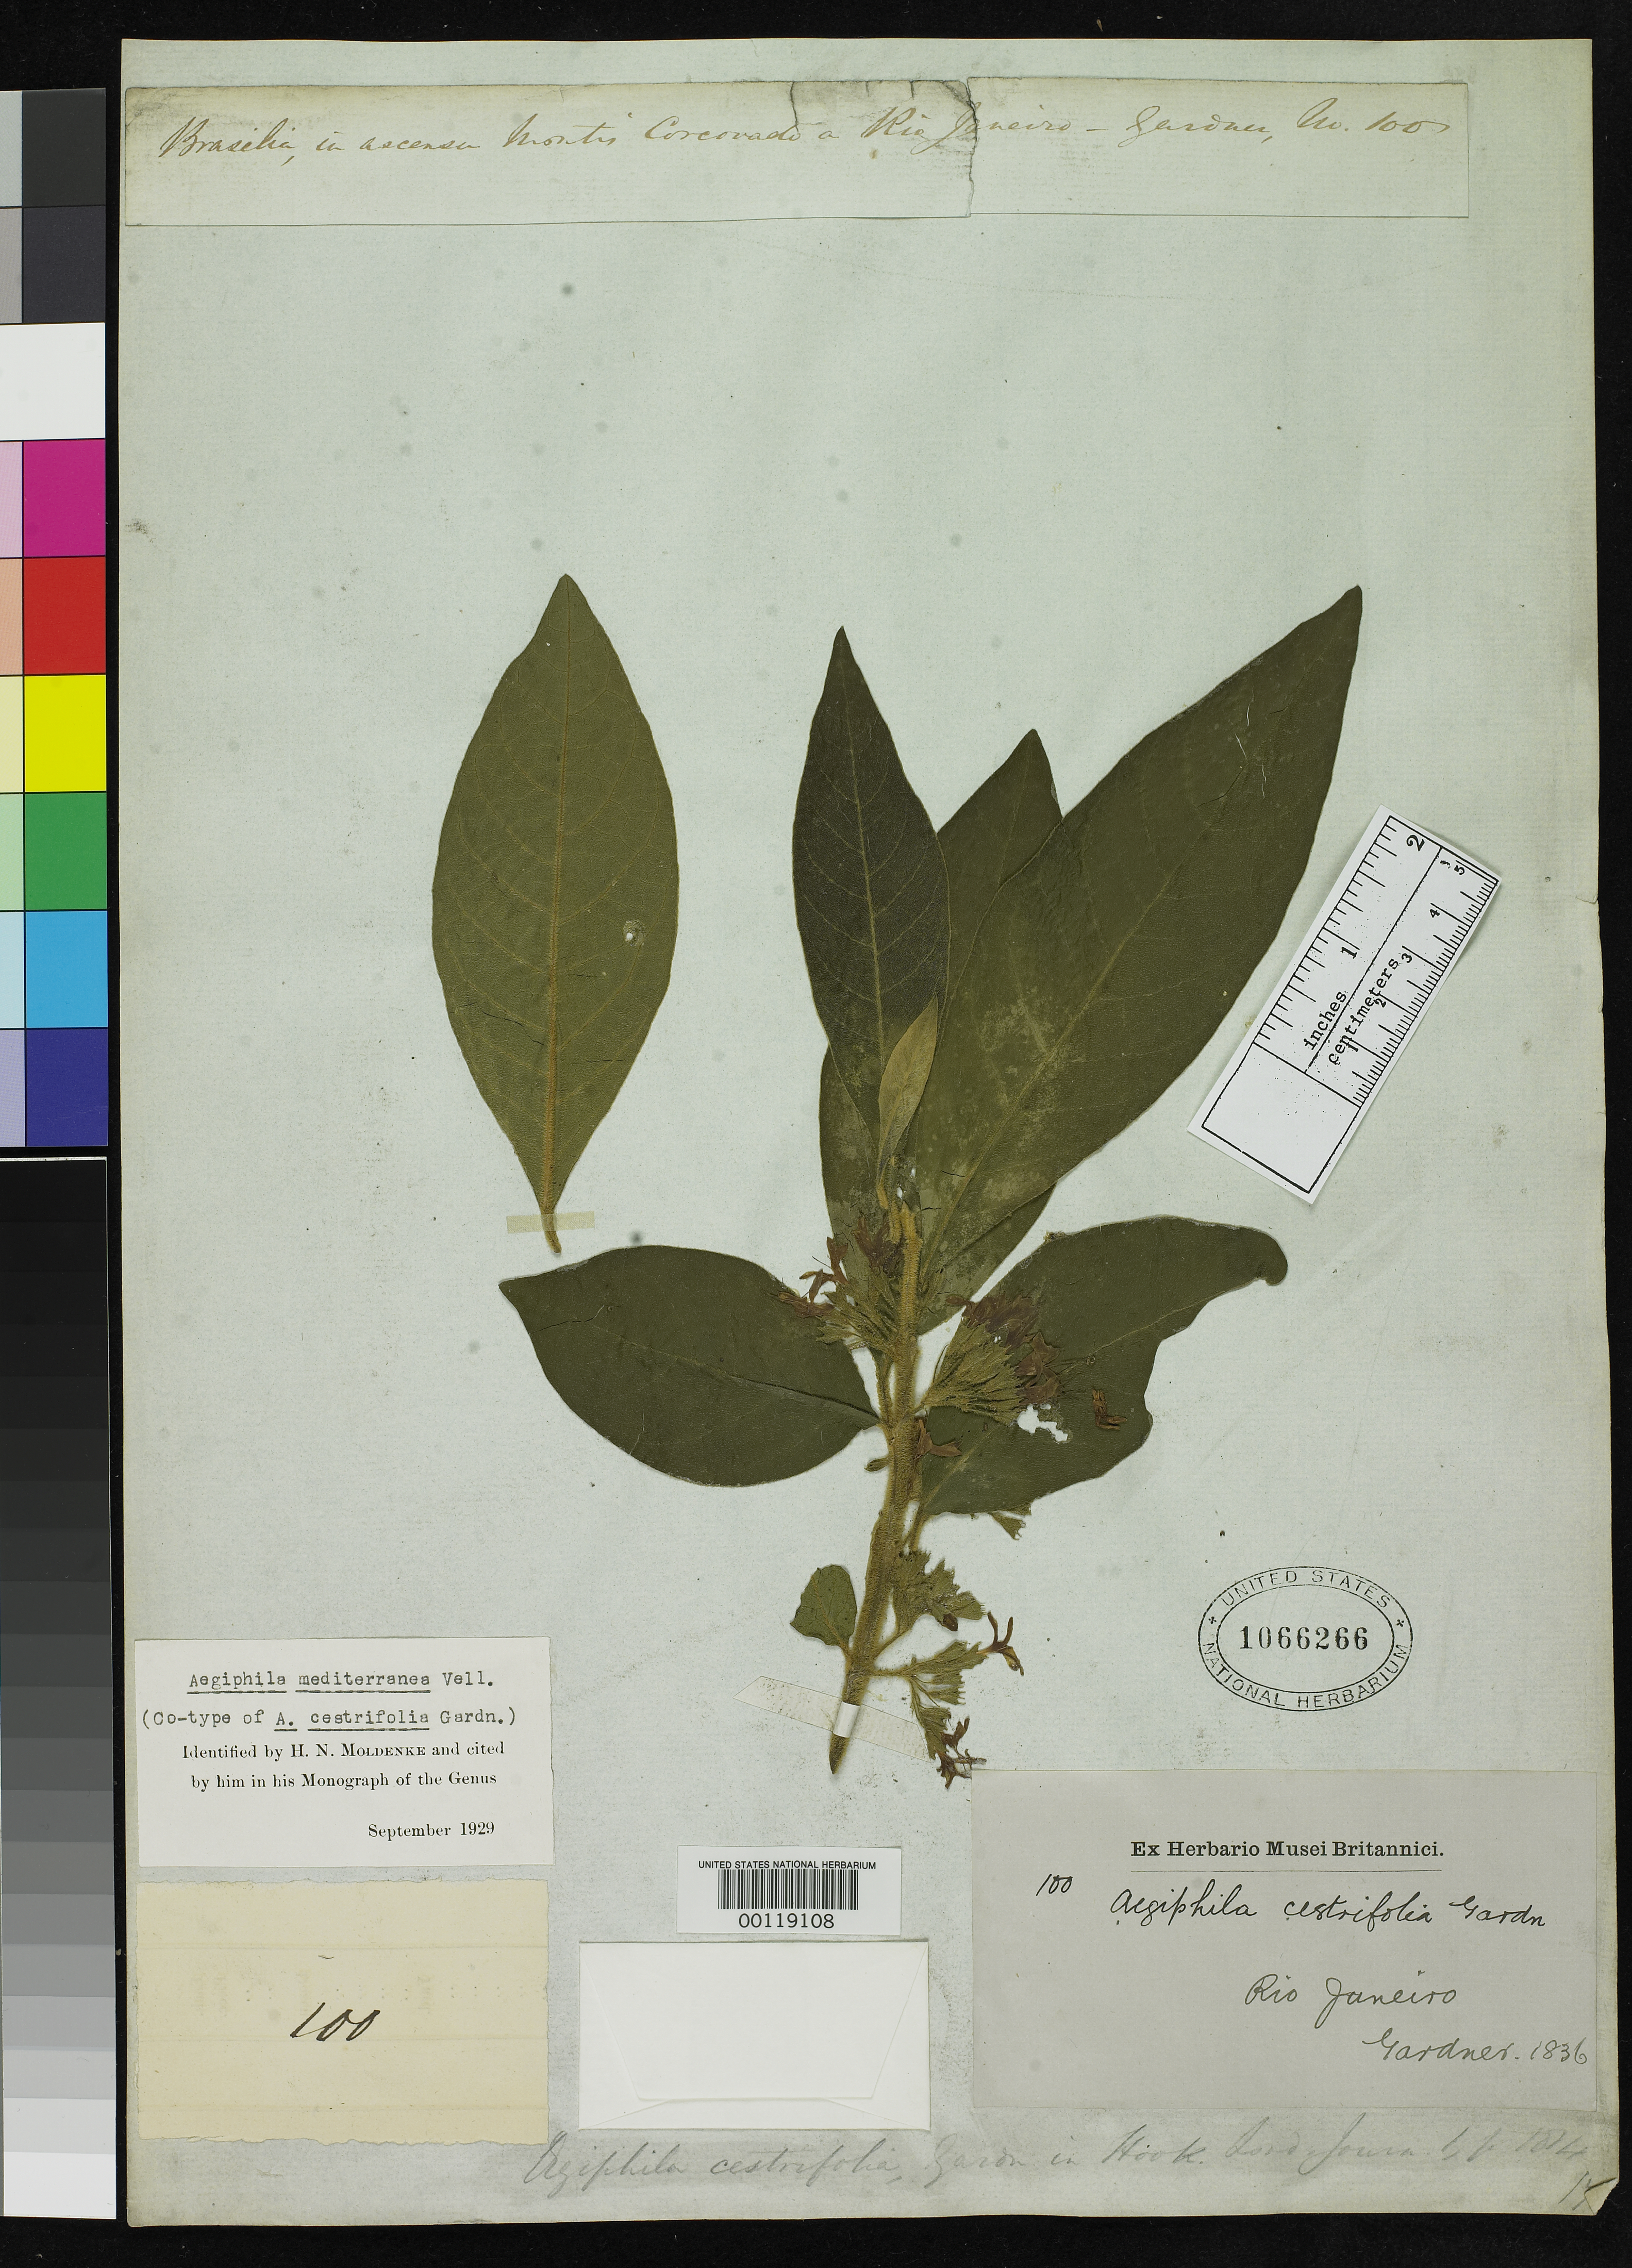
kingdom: Plantae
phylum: Tracheophyta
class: Magnoliopsida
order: Lamiales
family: Lamiaceae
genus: Aegiphila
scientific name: Aegiphila cestrifolia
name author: Gardner in Hook.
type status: Type Fragment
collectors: G. Gardner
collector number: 100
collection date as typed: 1836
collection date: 1836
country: Brazil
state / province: Rio de Janeiro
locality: Rio de Janeiro, Corcovado.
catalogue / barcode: US 1066266